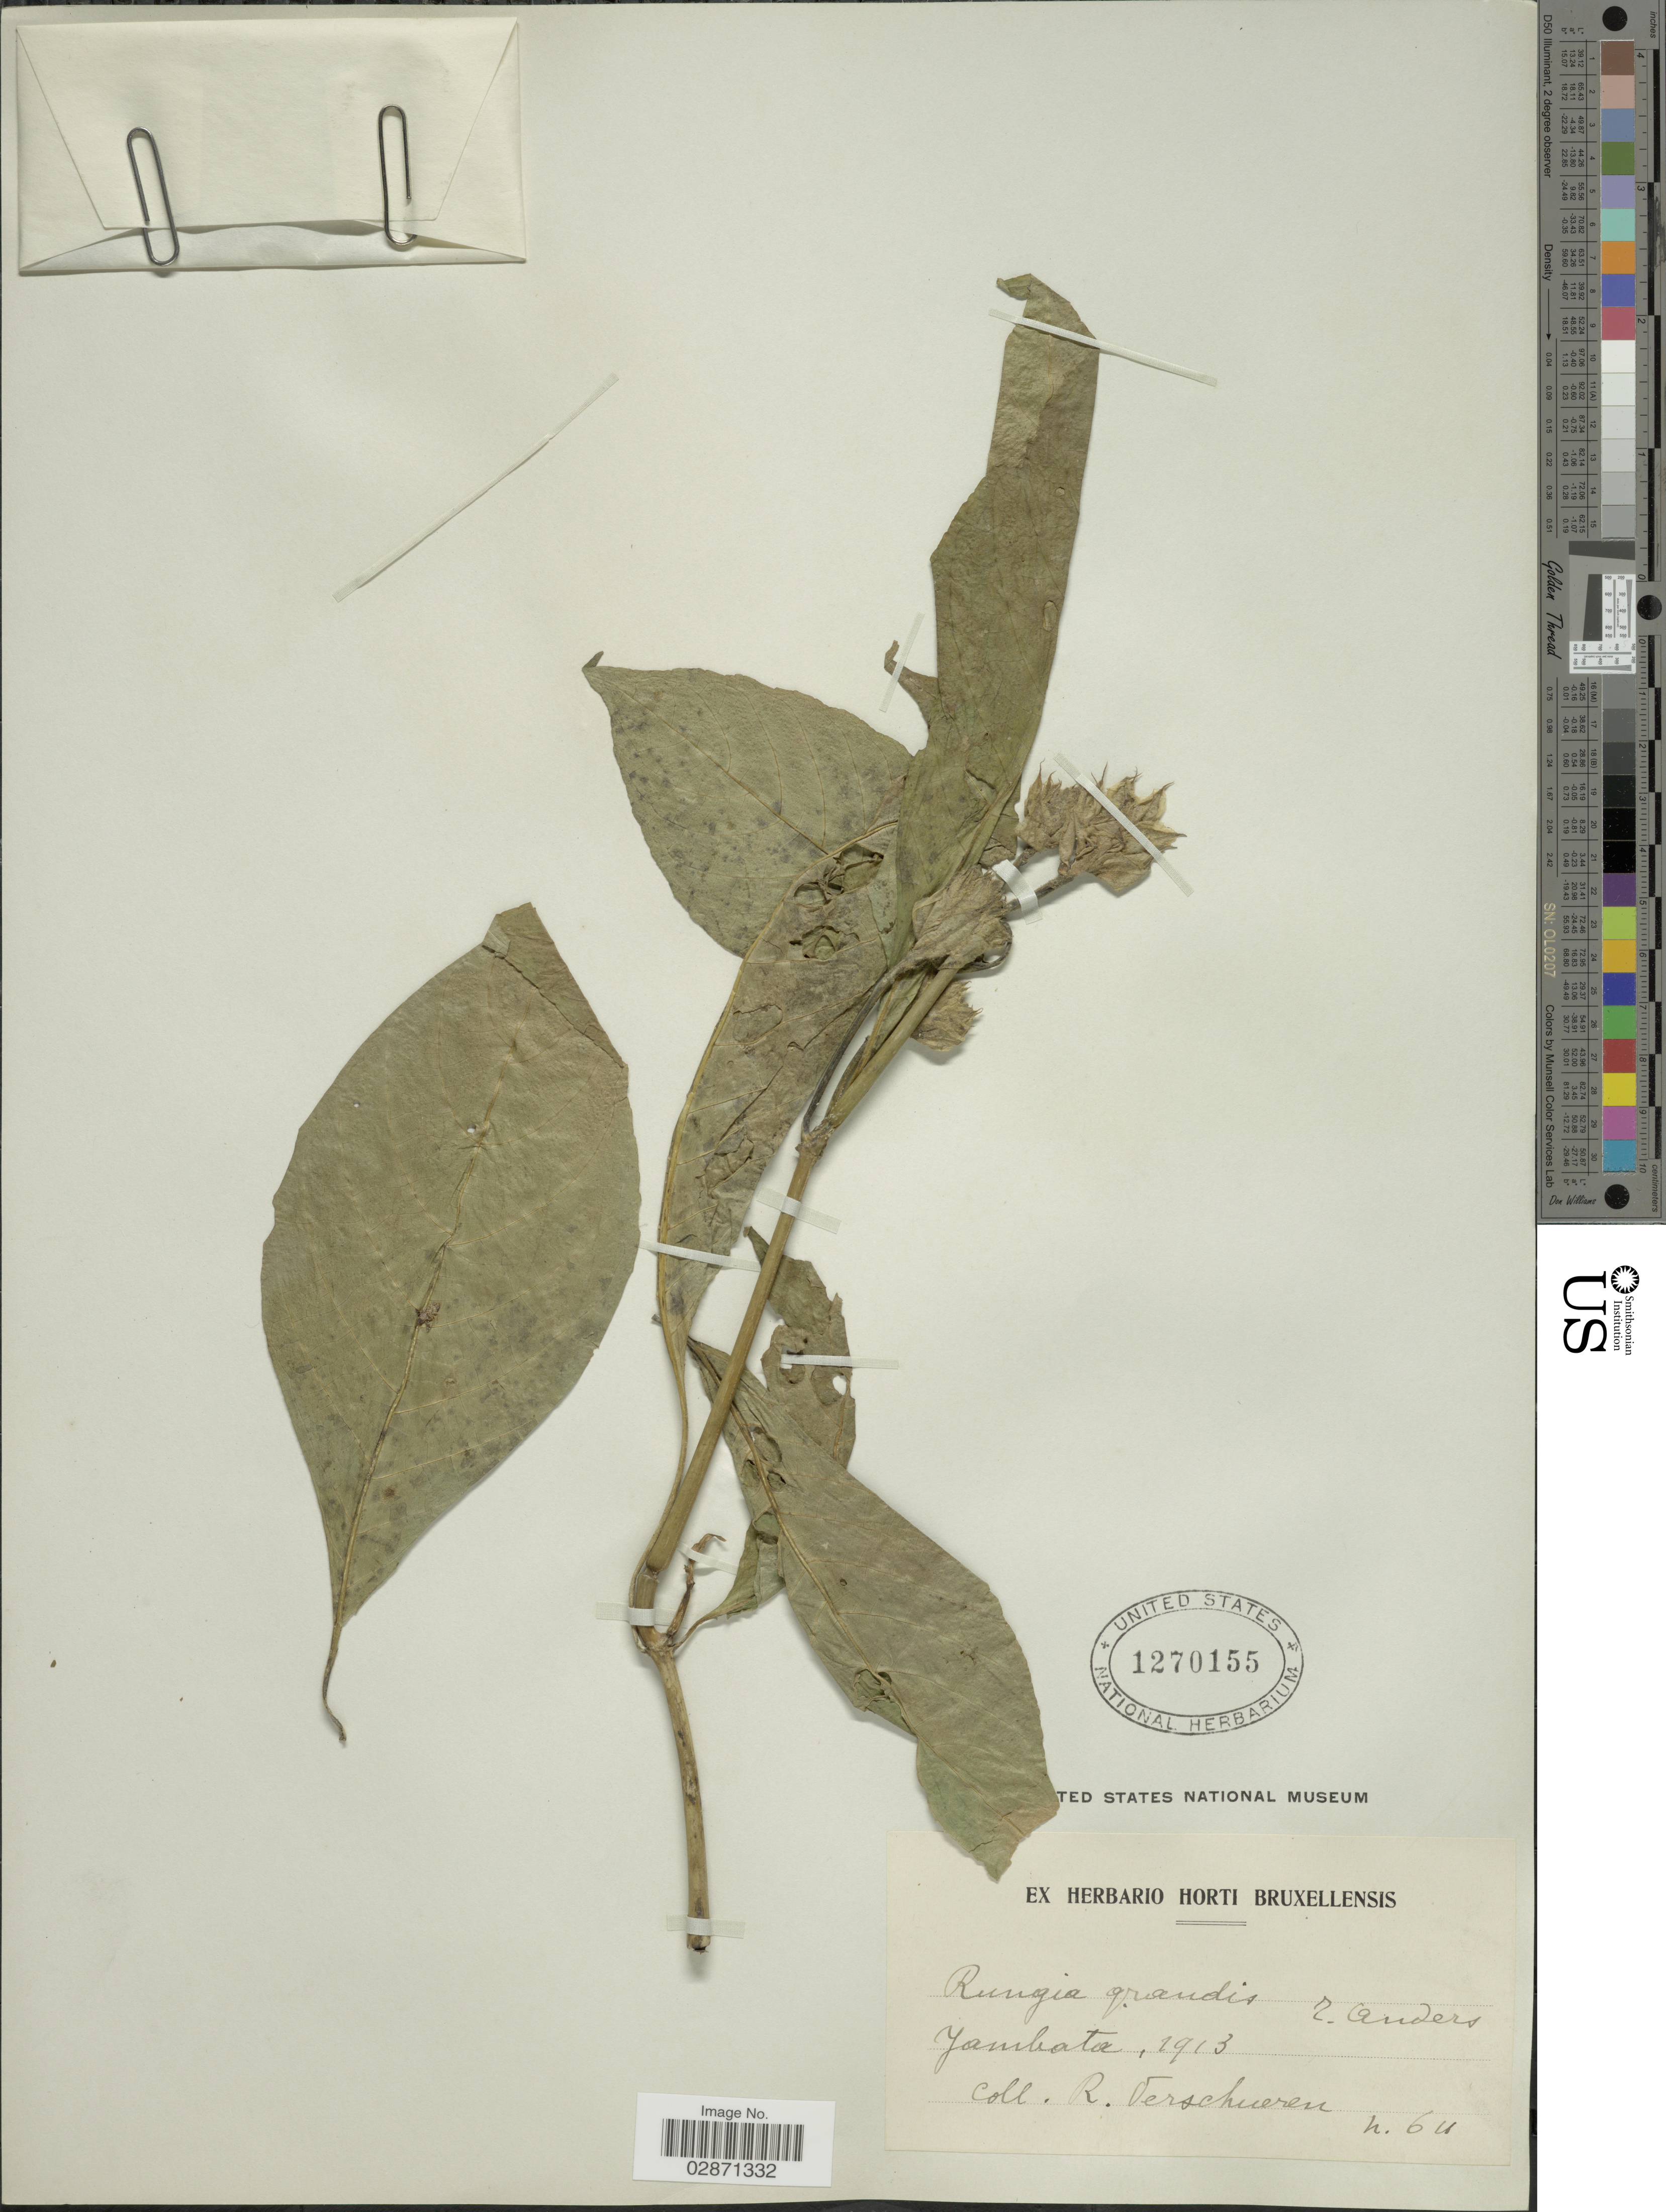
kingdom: Plantae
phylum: Tracheophyta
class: Magnoliopsida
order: Lamiales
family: Acanthaceae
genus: Rungia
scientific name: Rungia grandis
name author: T. Anderson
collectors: R. Verschueren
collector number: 64*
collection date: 1913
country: Congo, Democratic Republic of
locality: Yambata.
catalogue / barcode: US 1270155